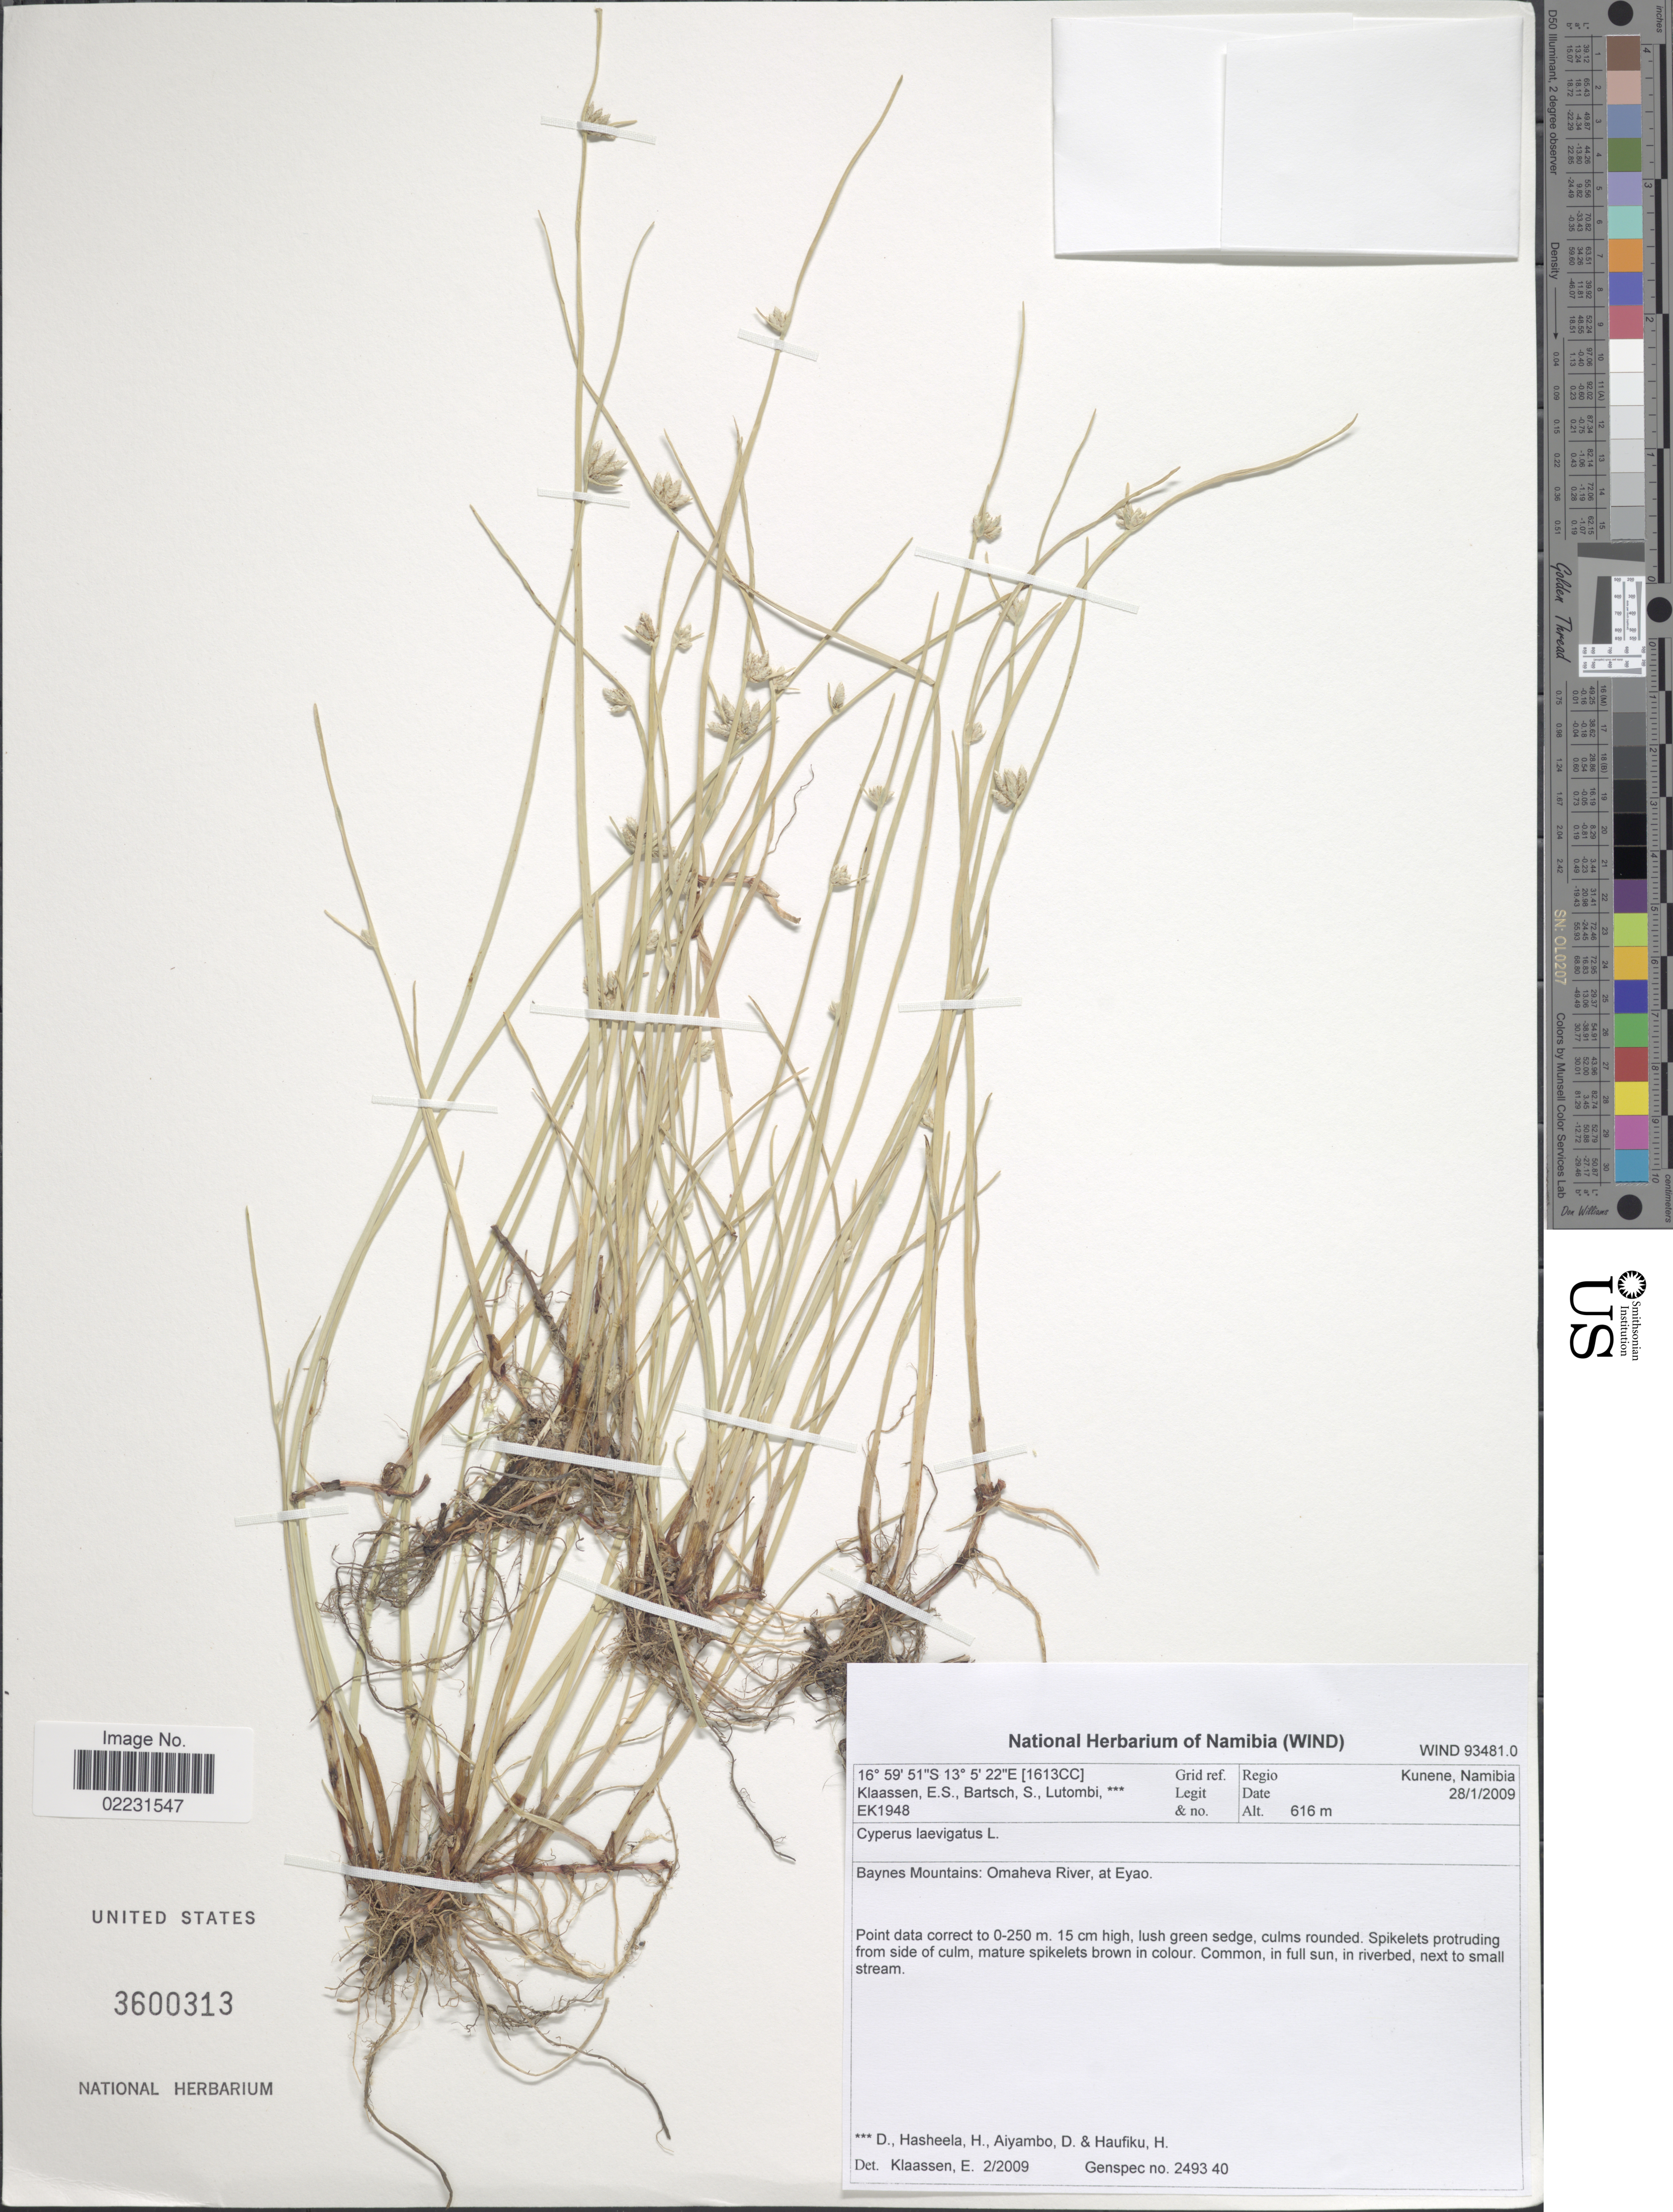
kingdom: Plantae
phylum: Tracheophyta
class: Liliopsida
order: Poales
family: Cyperaceae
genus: Cyperus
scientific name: Cyperus laevigatus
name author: L.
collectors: E. S. Klaassen, S. Bartsch, D. Lutombi, H. Hasheela & et al.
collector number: EK1948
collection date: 2009-01-28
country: Namibia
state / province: Kunene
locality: Regio Kunene, Namibia. Baynes Mountains: Omaheva River, at Eyao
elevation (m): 616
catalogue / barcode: US 3600313